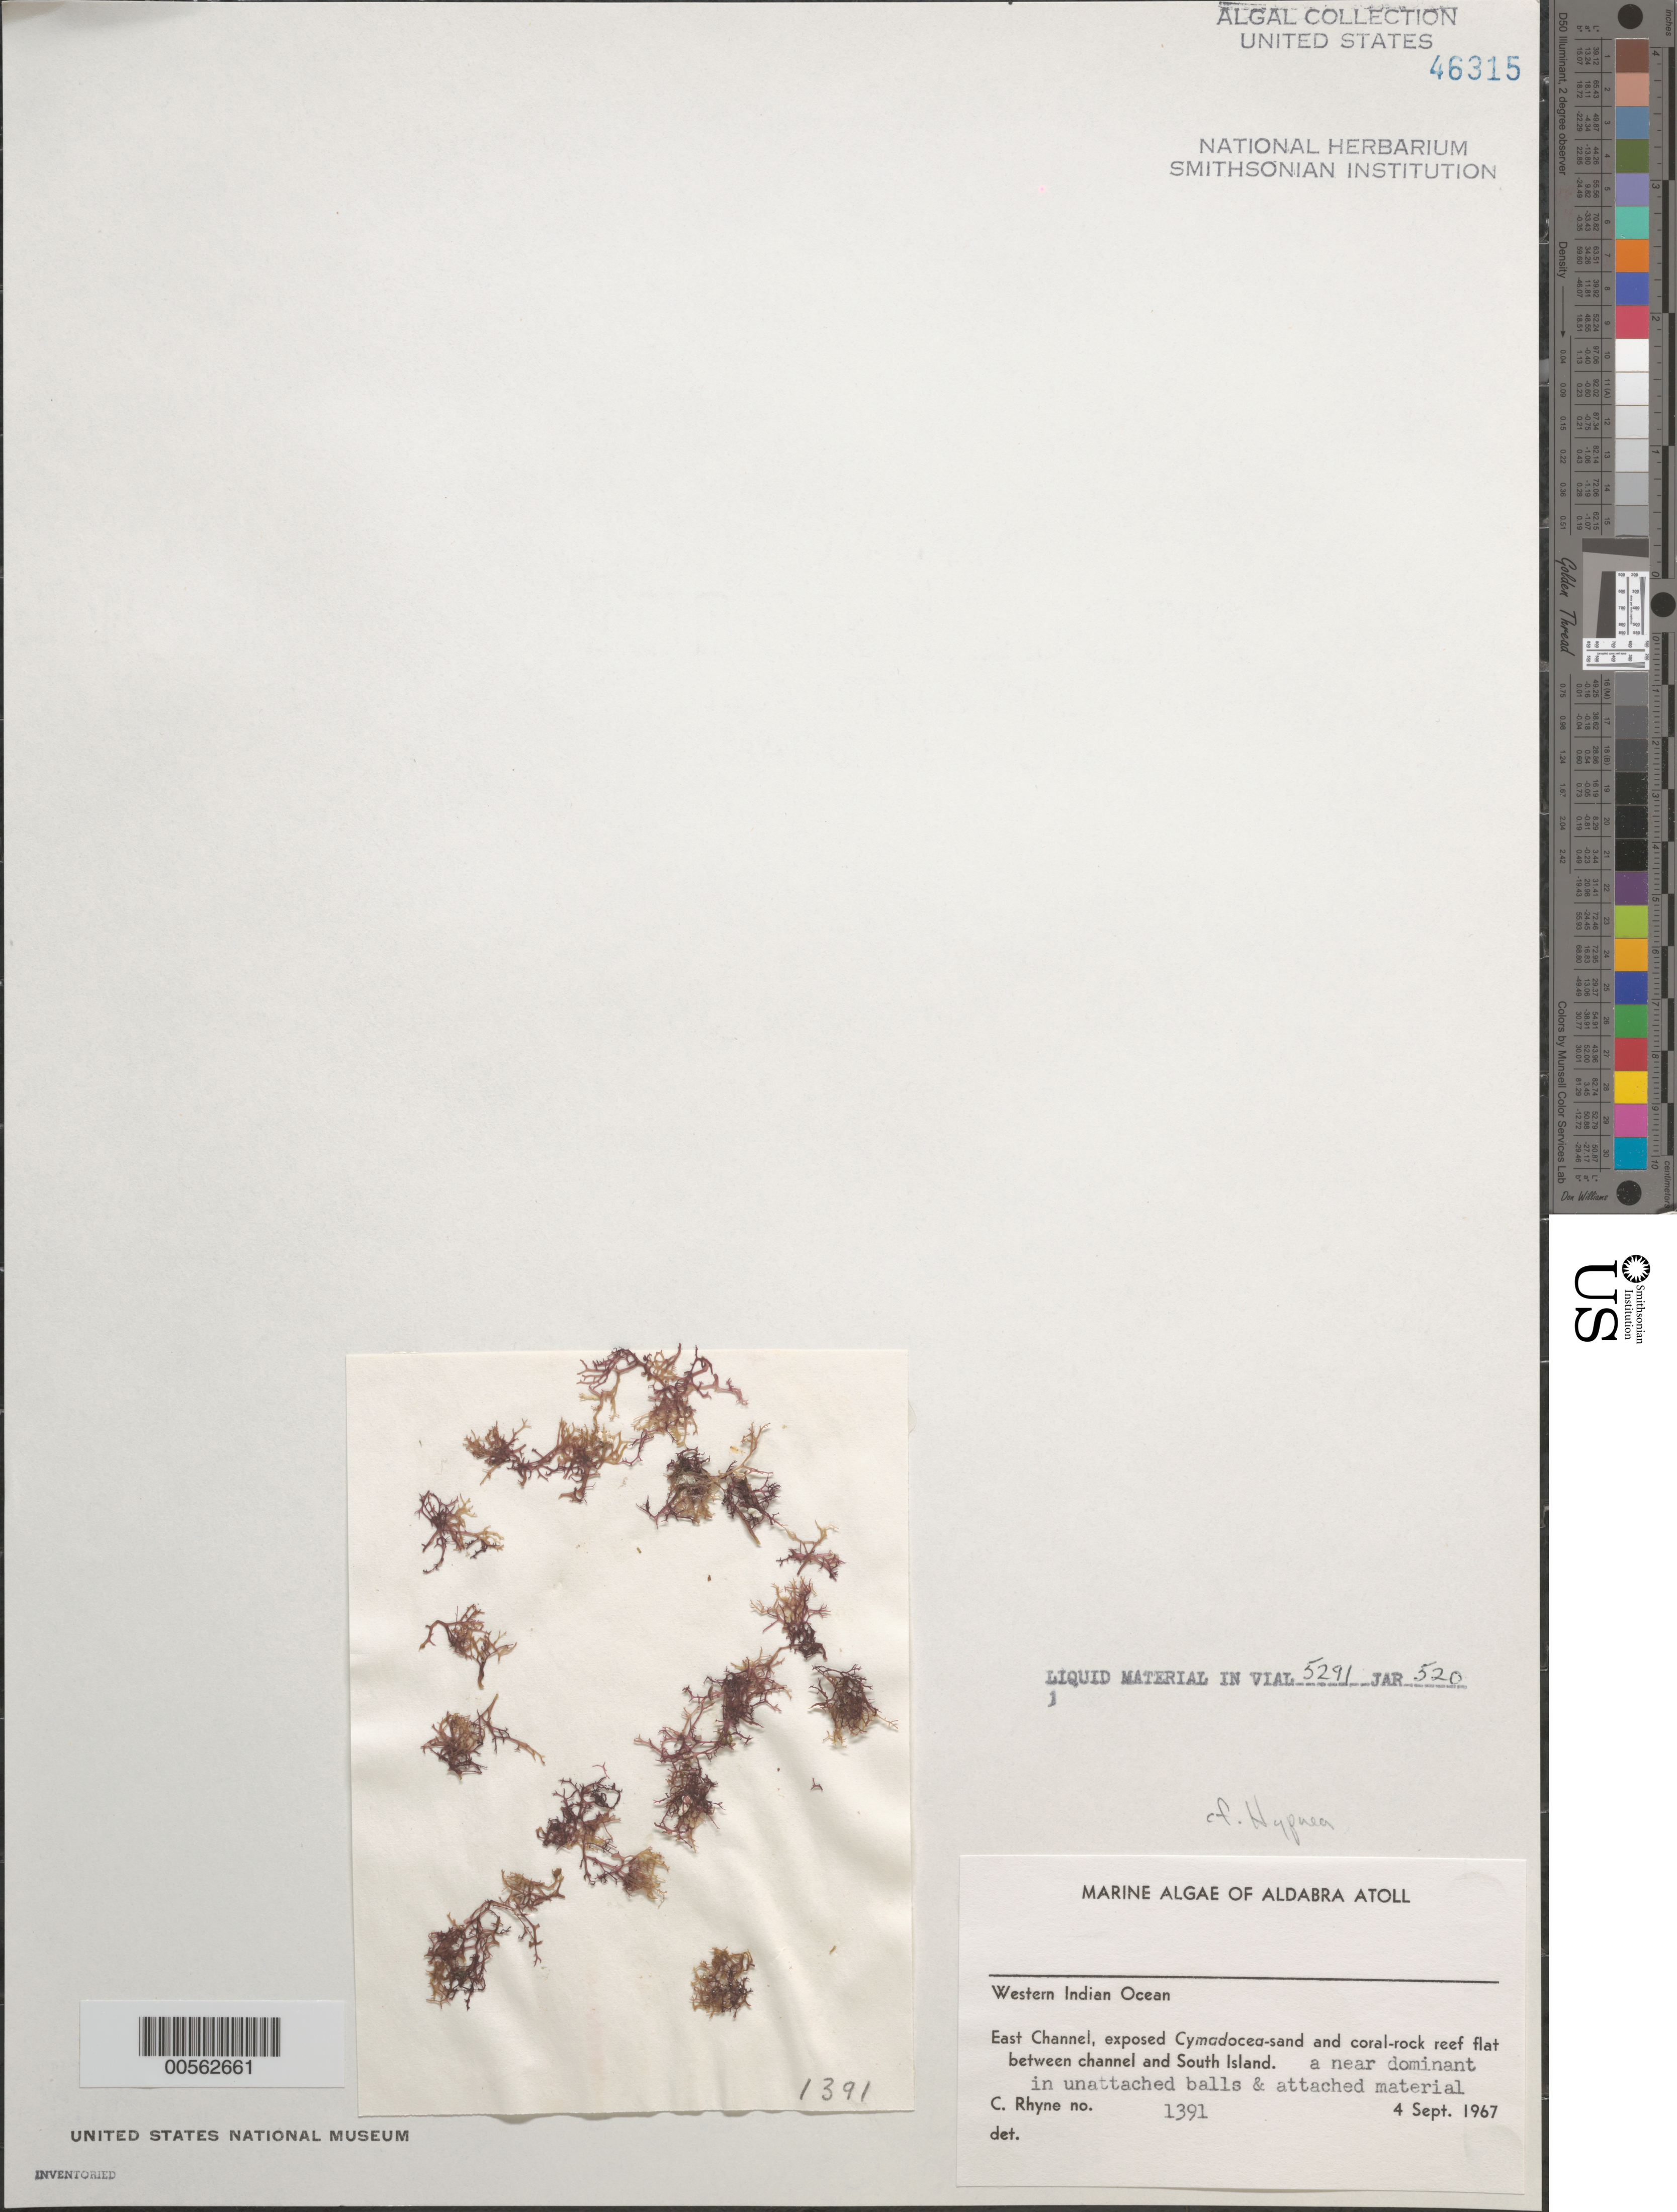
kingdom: Plantae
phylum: Rhodophyta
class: Florideophyceae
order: Gigartinales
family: Cystocloniaceae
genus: Hypnea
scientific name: Hypnea sp.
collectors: C. Rhyne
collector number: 1391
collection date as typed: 04 Sep 1967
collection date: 1967-09-04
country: Seychelles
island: Aldabra Atoll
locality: Between East Channel and South Island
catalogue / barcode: US 46315